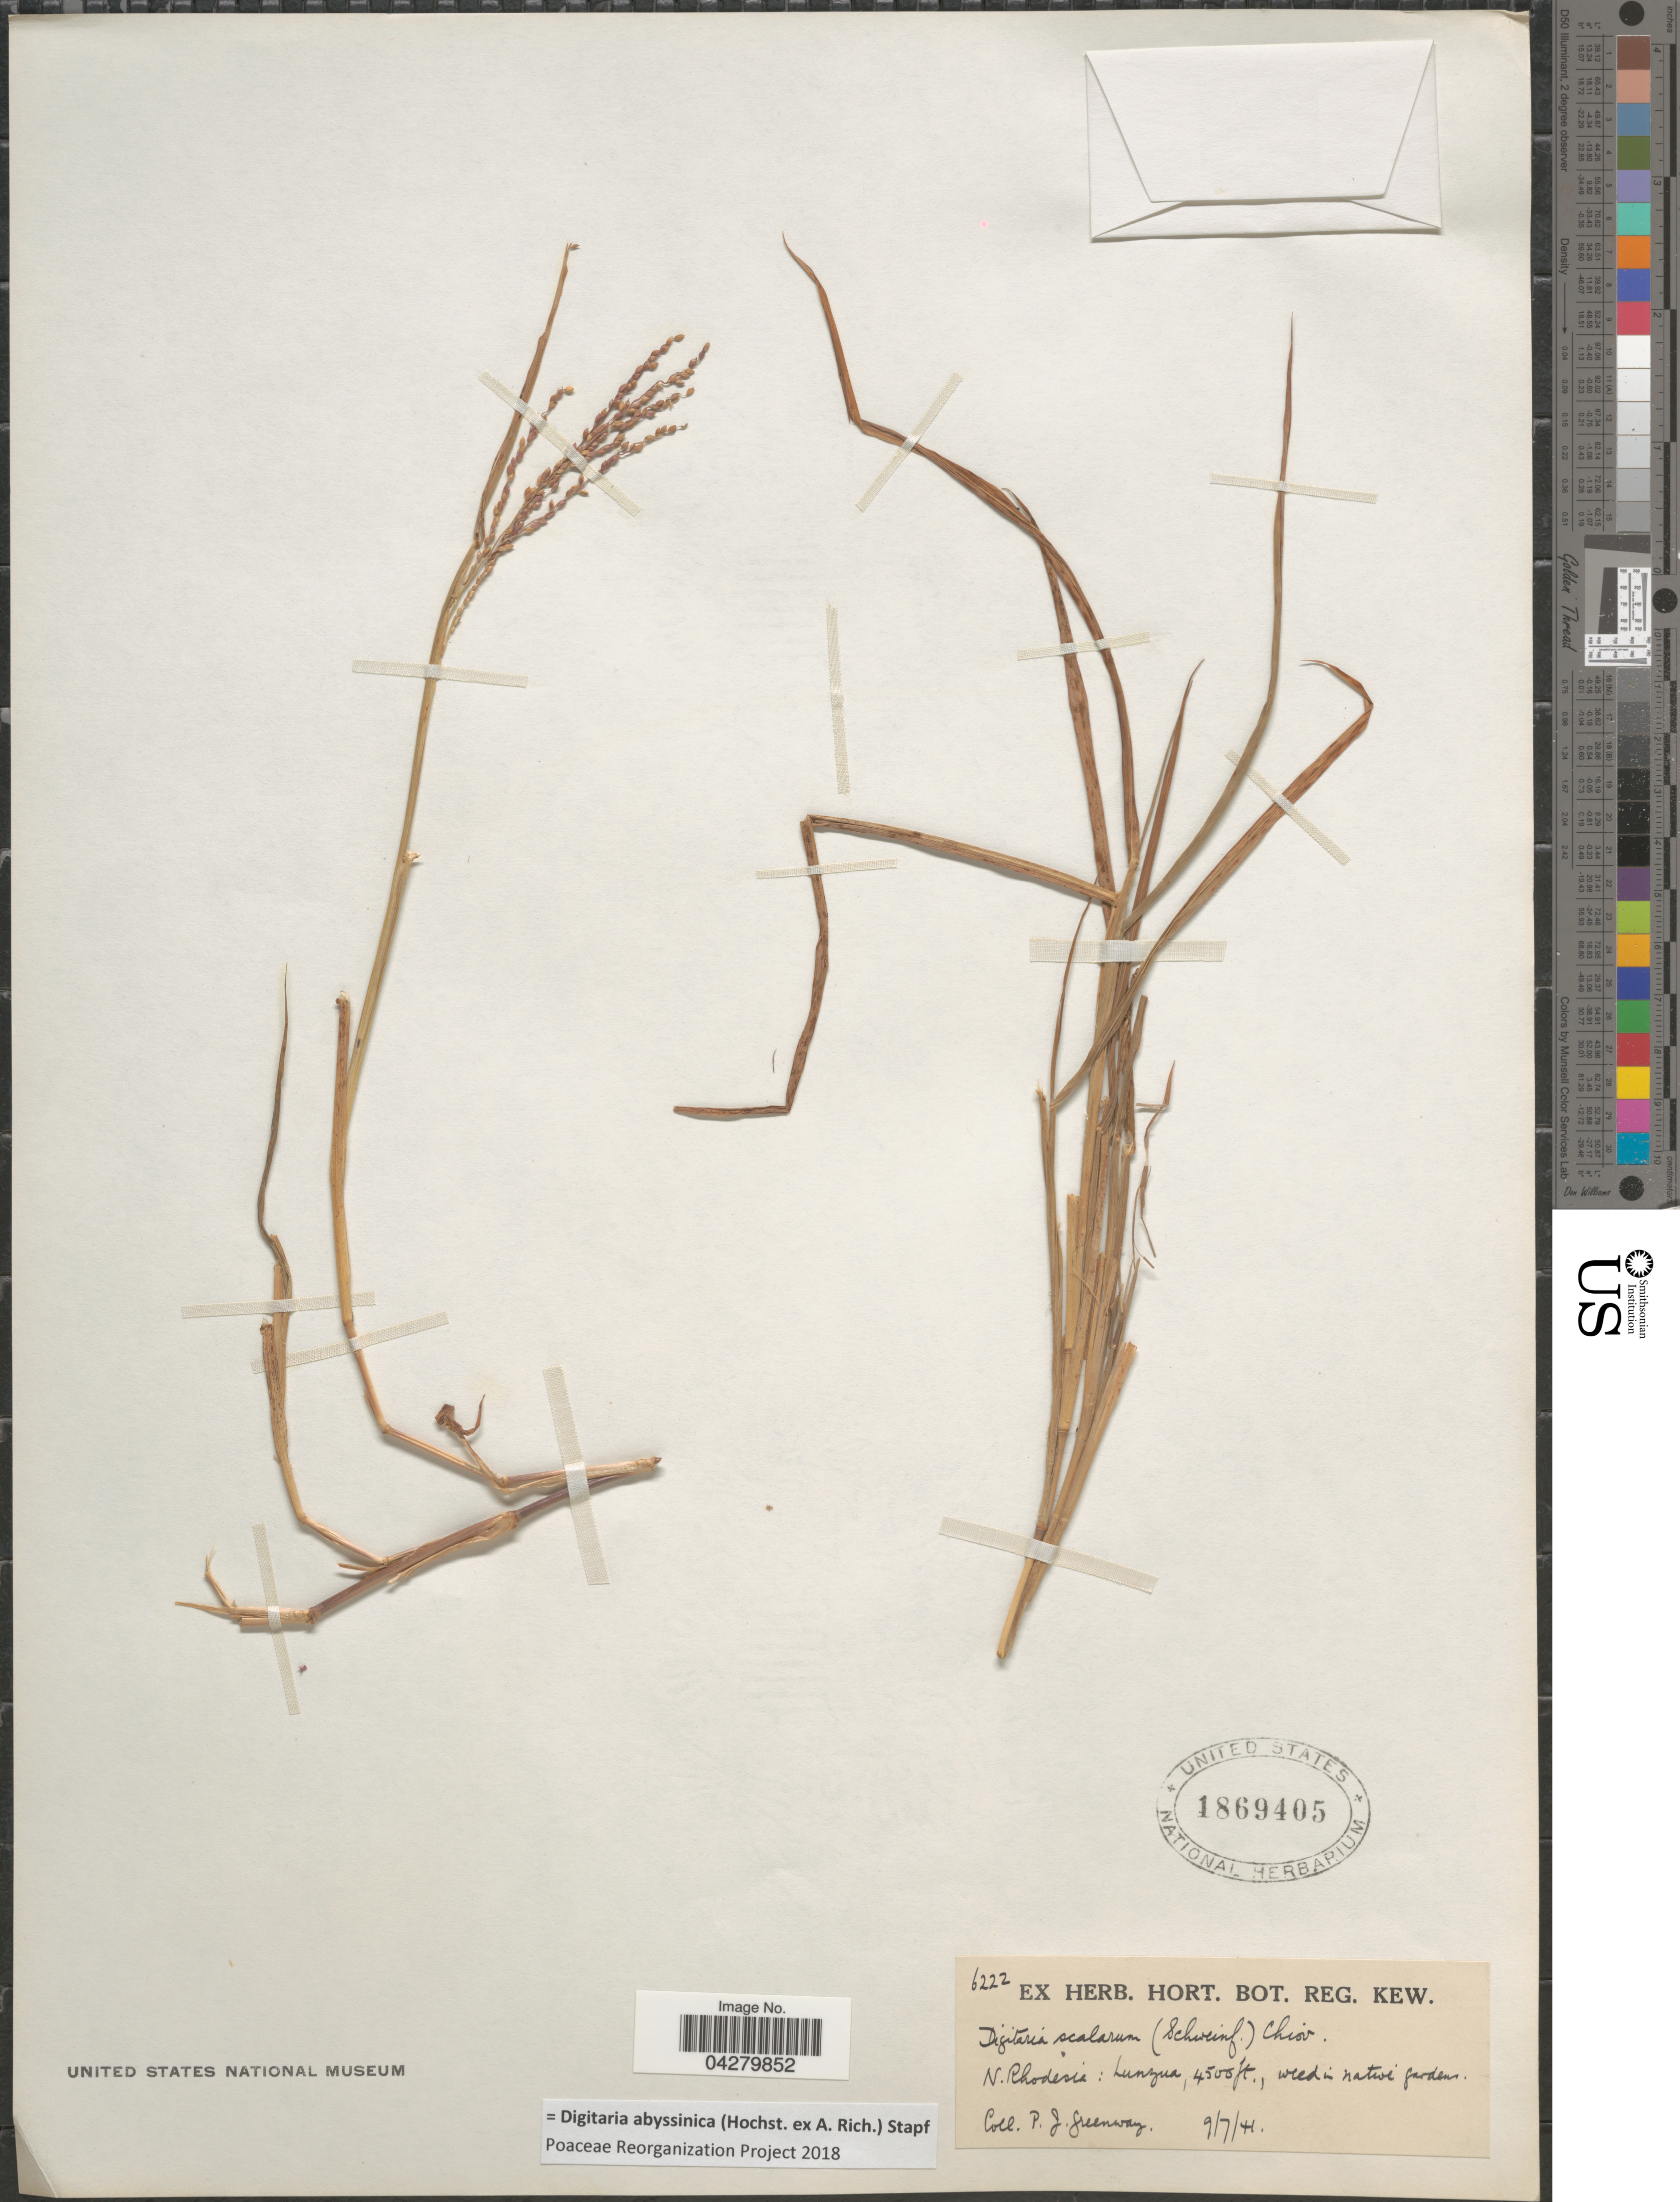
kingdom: Plantae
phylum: Tracheophyta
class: Liliopsida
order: Poales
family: Poaceae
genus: Digitaria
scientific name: Digitaria abyssinica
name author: (Hochst. ex Rich.) Stapf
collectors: P. J. Greenway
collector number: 6222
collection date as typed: Transcribed d/m/y: 9/7/41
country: Zambia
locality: N.Rhodesia : Lunzua.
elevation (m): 1372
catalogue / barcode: US 1869405